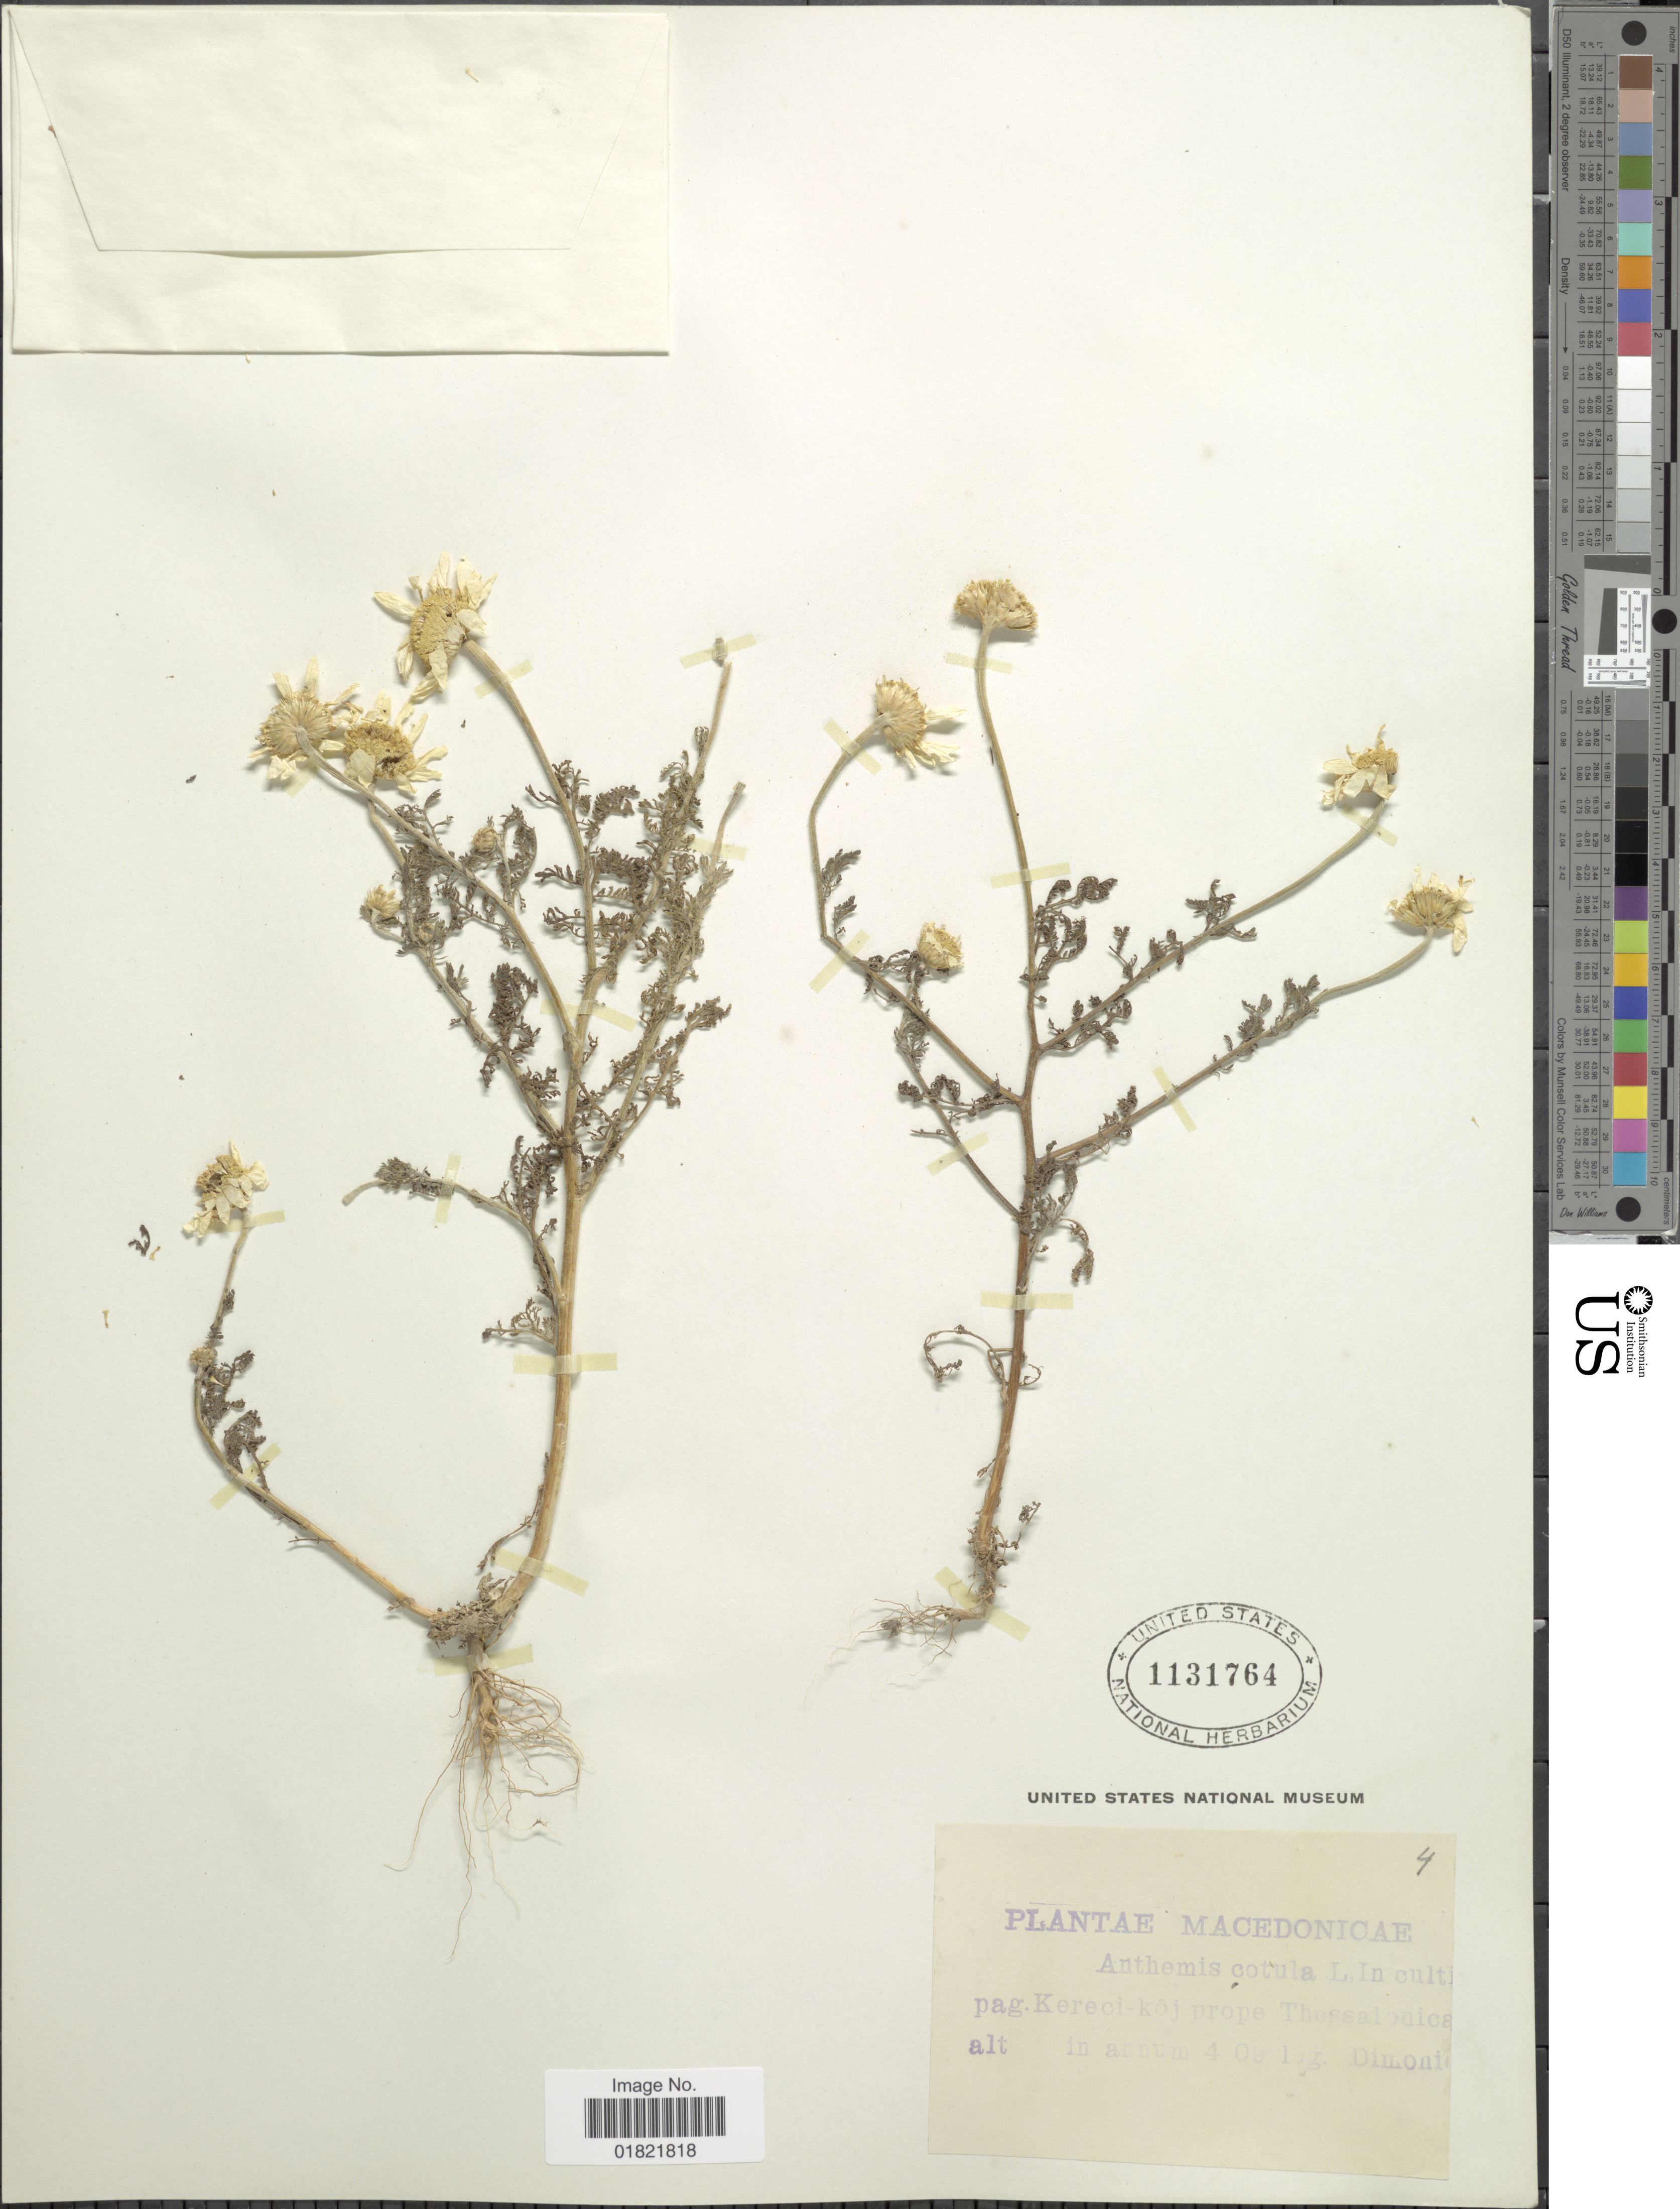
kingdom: Plantae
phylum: Tracheophyta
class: Magnoliopsida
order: Asterales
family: Asteraceae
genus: Anthemis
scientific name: Anthemis cotula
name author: L.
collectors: -. Dimonie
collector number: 409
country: North Macedonia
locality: Macedonicae, pag. Kereci-koj prope Thessalonica [interpreted] [unsure placement]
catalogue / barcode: US 1131764